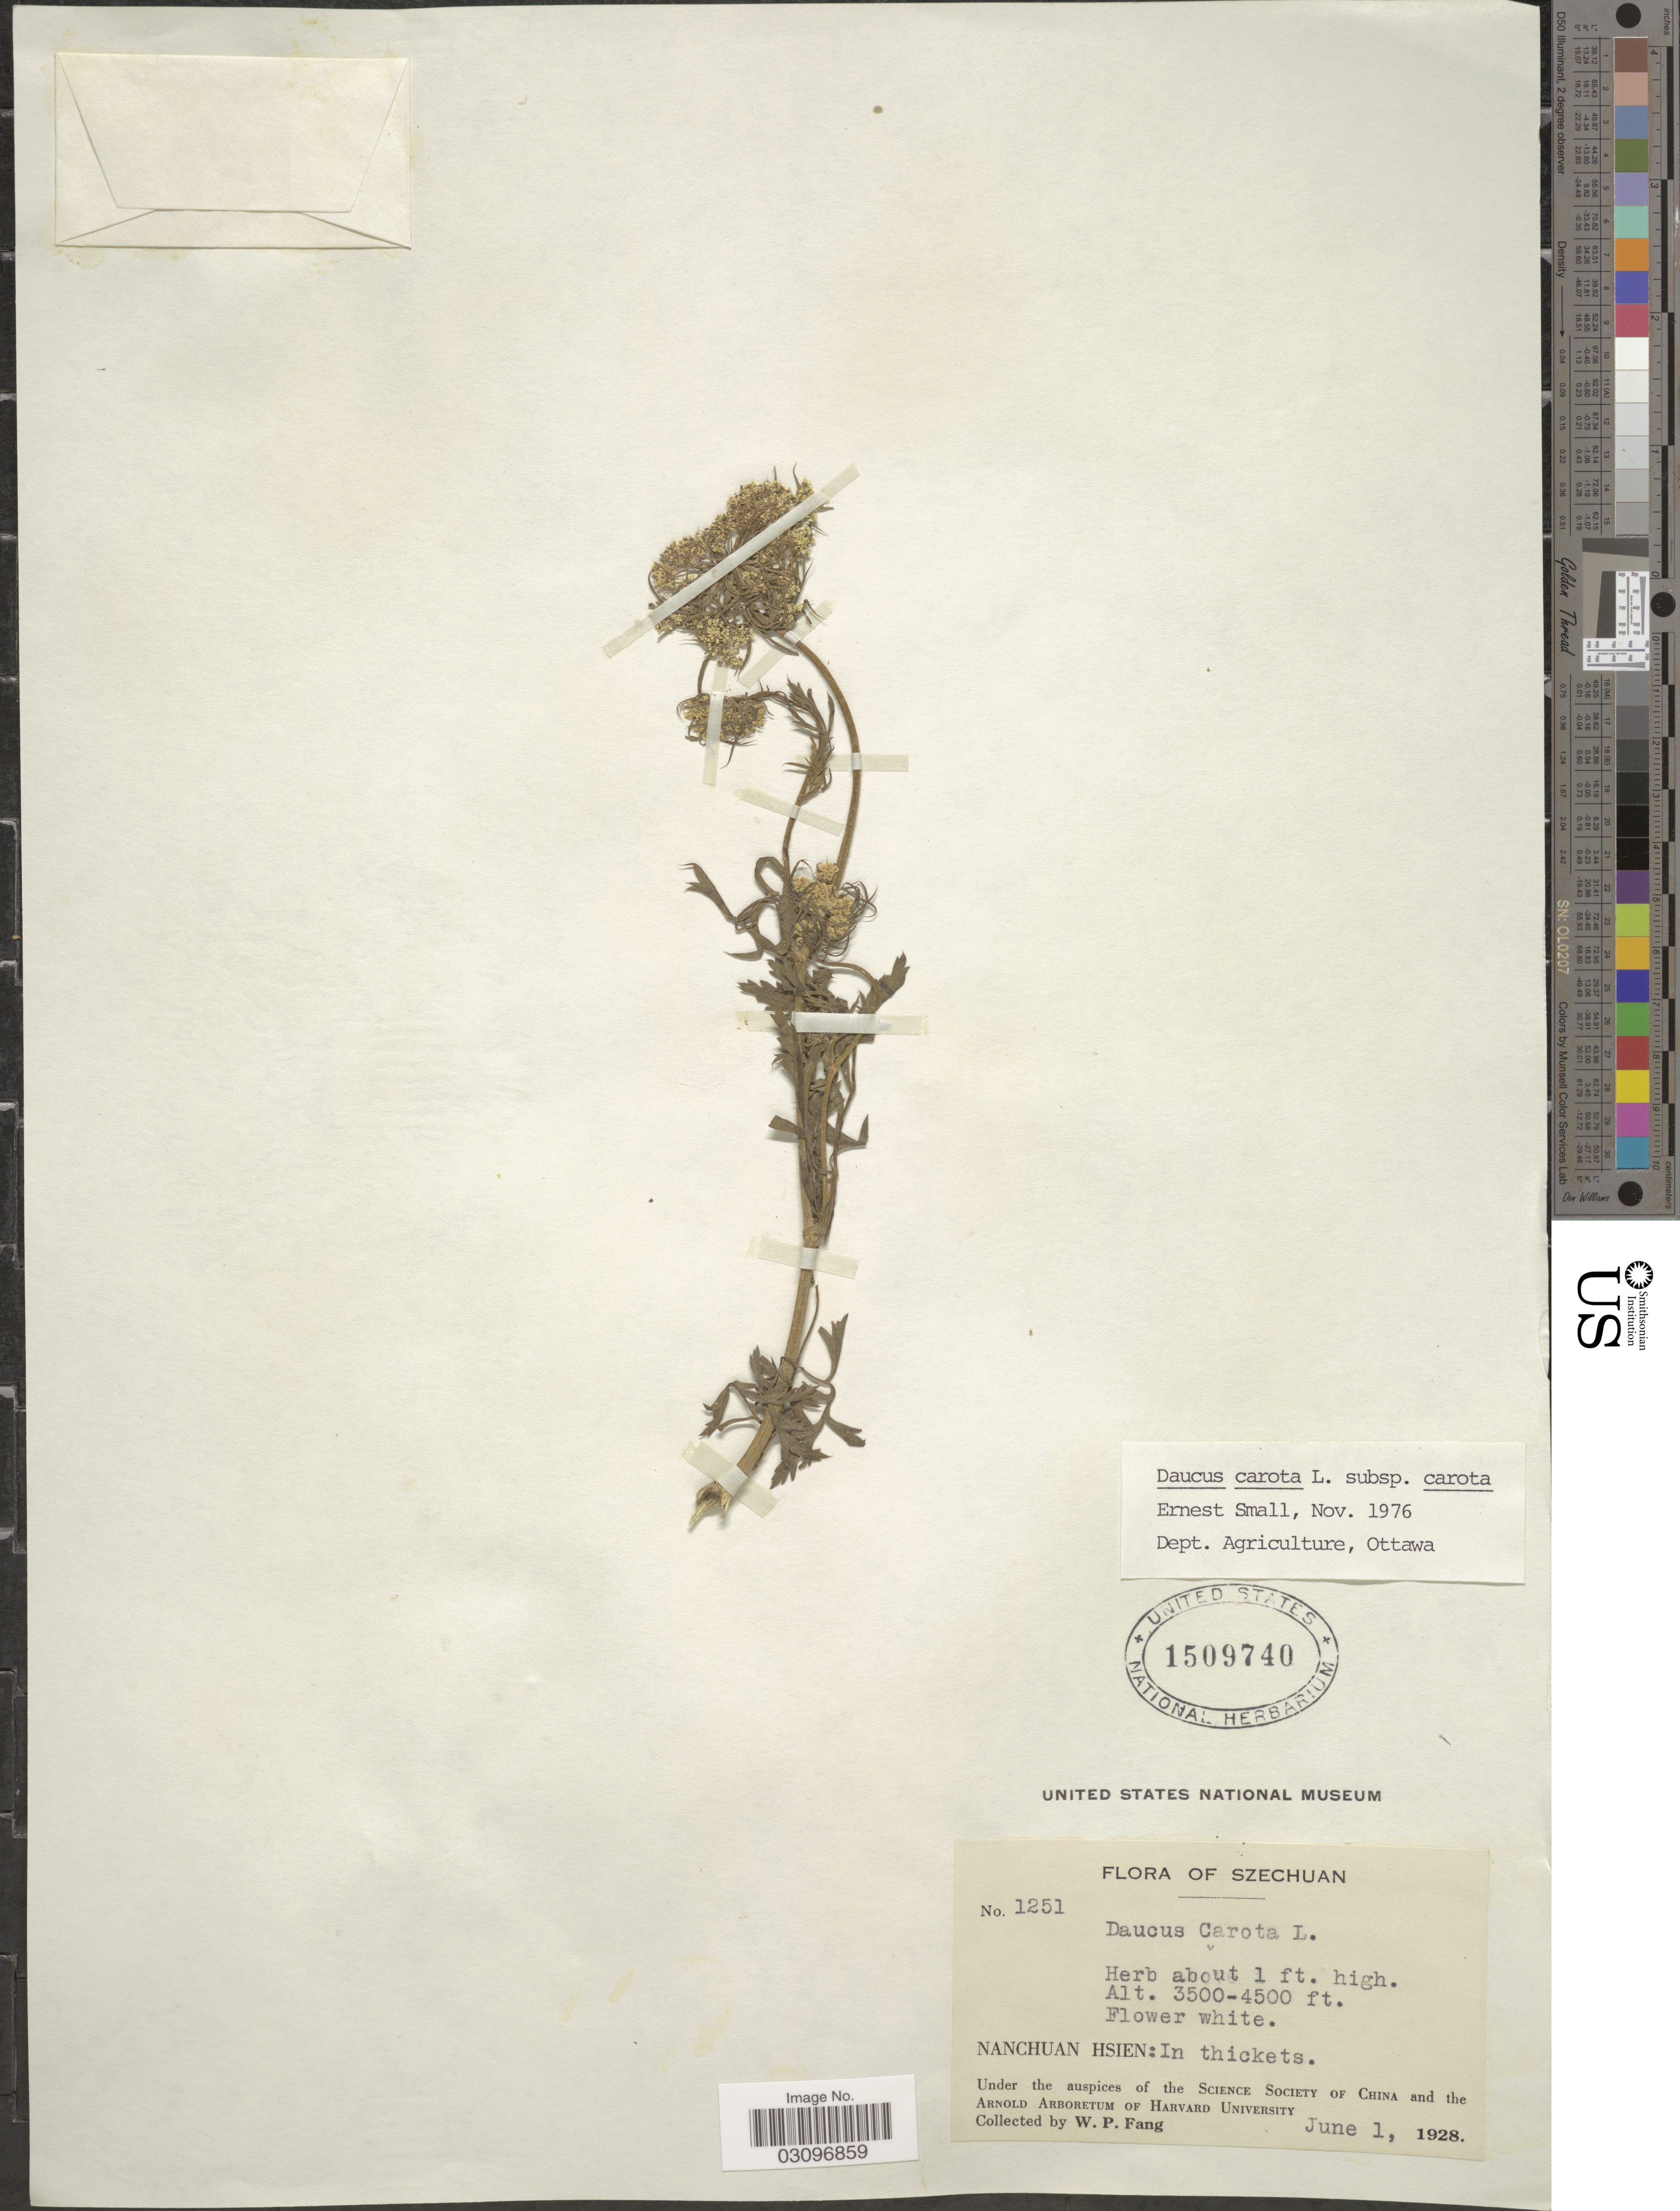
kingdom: Plantae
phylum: Tracheophyta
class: Magnoliopsida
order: Apiales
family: Apiaceae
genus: Daucus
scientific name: Daucus carota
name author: L.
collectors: W. P. Fang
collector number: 1251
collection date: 1928-06-01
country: China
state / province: Sichuan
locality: Szechuan. Nanchuan Hsien: In thickets.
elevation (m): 1067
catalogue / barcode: US 1509740